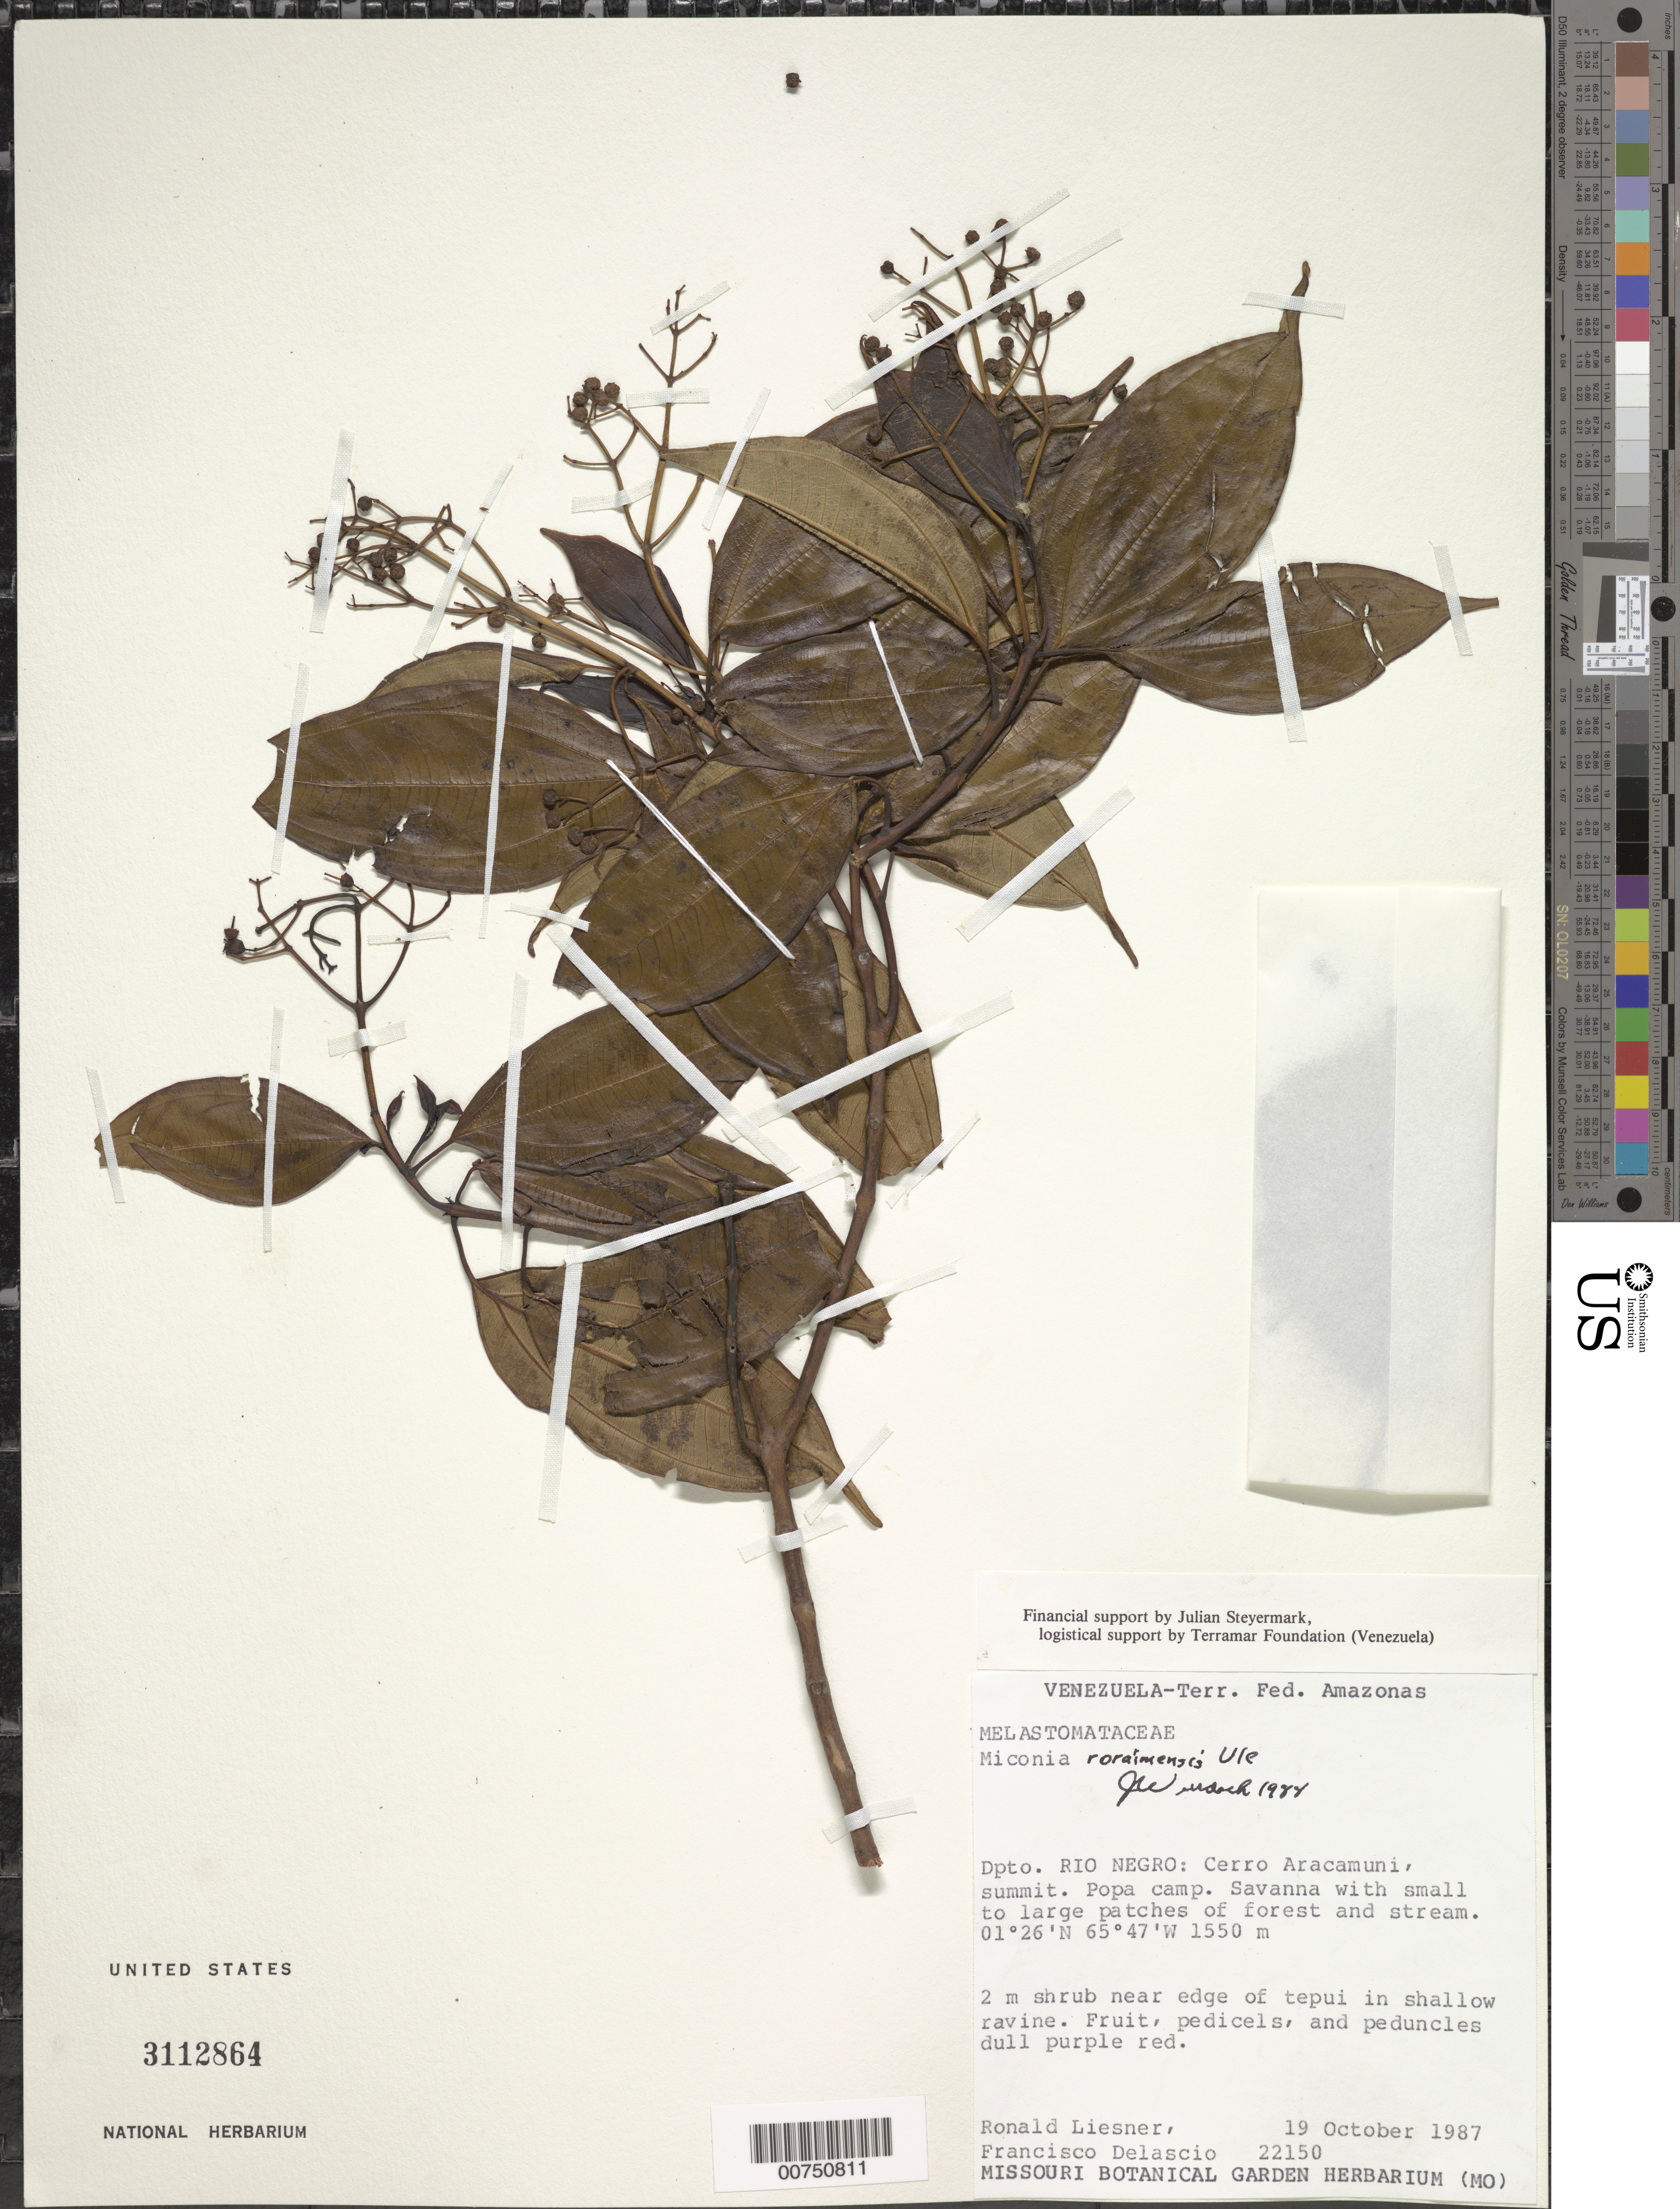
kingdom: Plantae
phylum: Tracheophyta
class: Magnoliopsida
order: Myrtales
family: Melastomataceae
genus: Miconia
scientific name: Miconia roraimensis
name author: Ule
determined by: Wurdack, John J., (US), US (UNITED STATES)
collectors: R. L. Liesner & F. Delascio C.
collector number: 22150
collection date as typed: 19-Oct-87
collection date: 1987-10-19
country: Venezuela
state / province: Amazonas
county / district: Río Negro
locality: Cerro Aracamuni, Popa camp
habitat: Summit; savanna with small to large patches of forest and stream; near edge of tepui in shallow ravine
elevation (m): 1550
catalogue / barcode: US 3112864